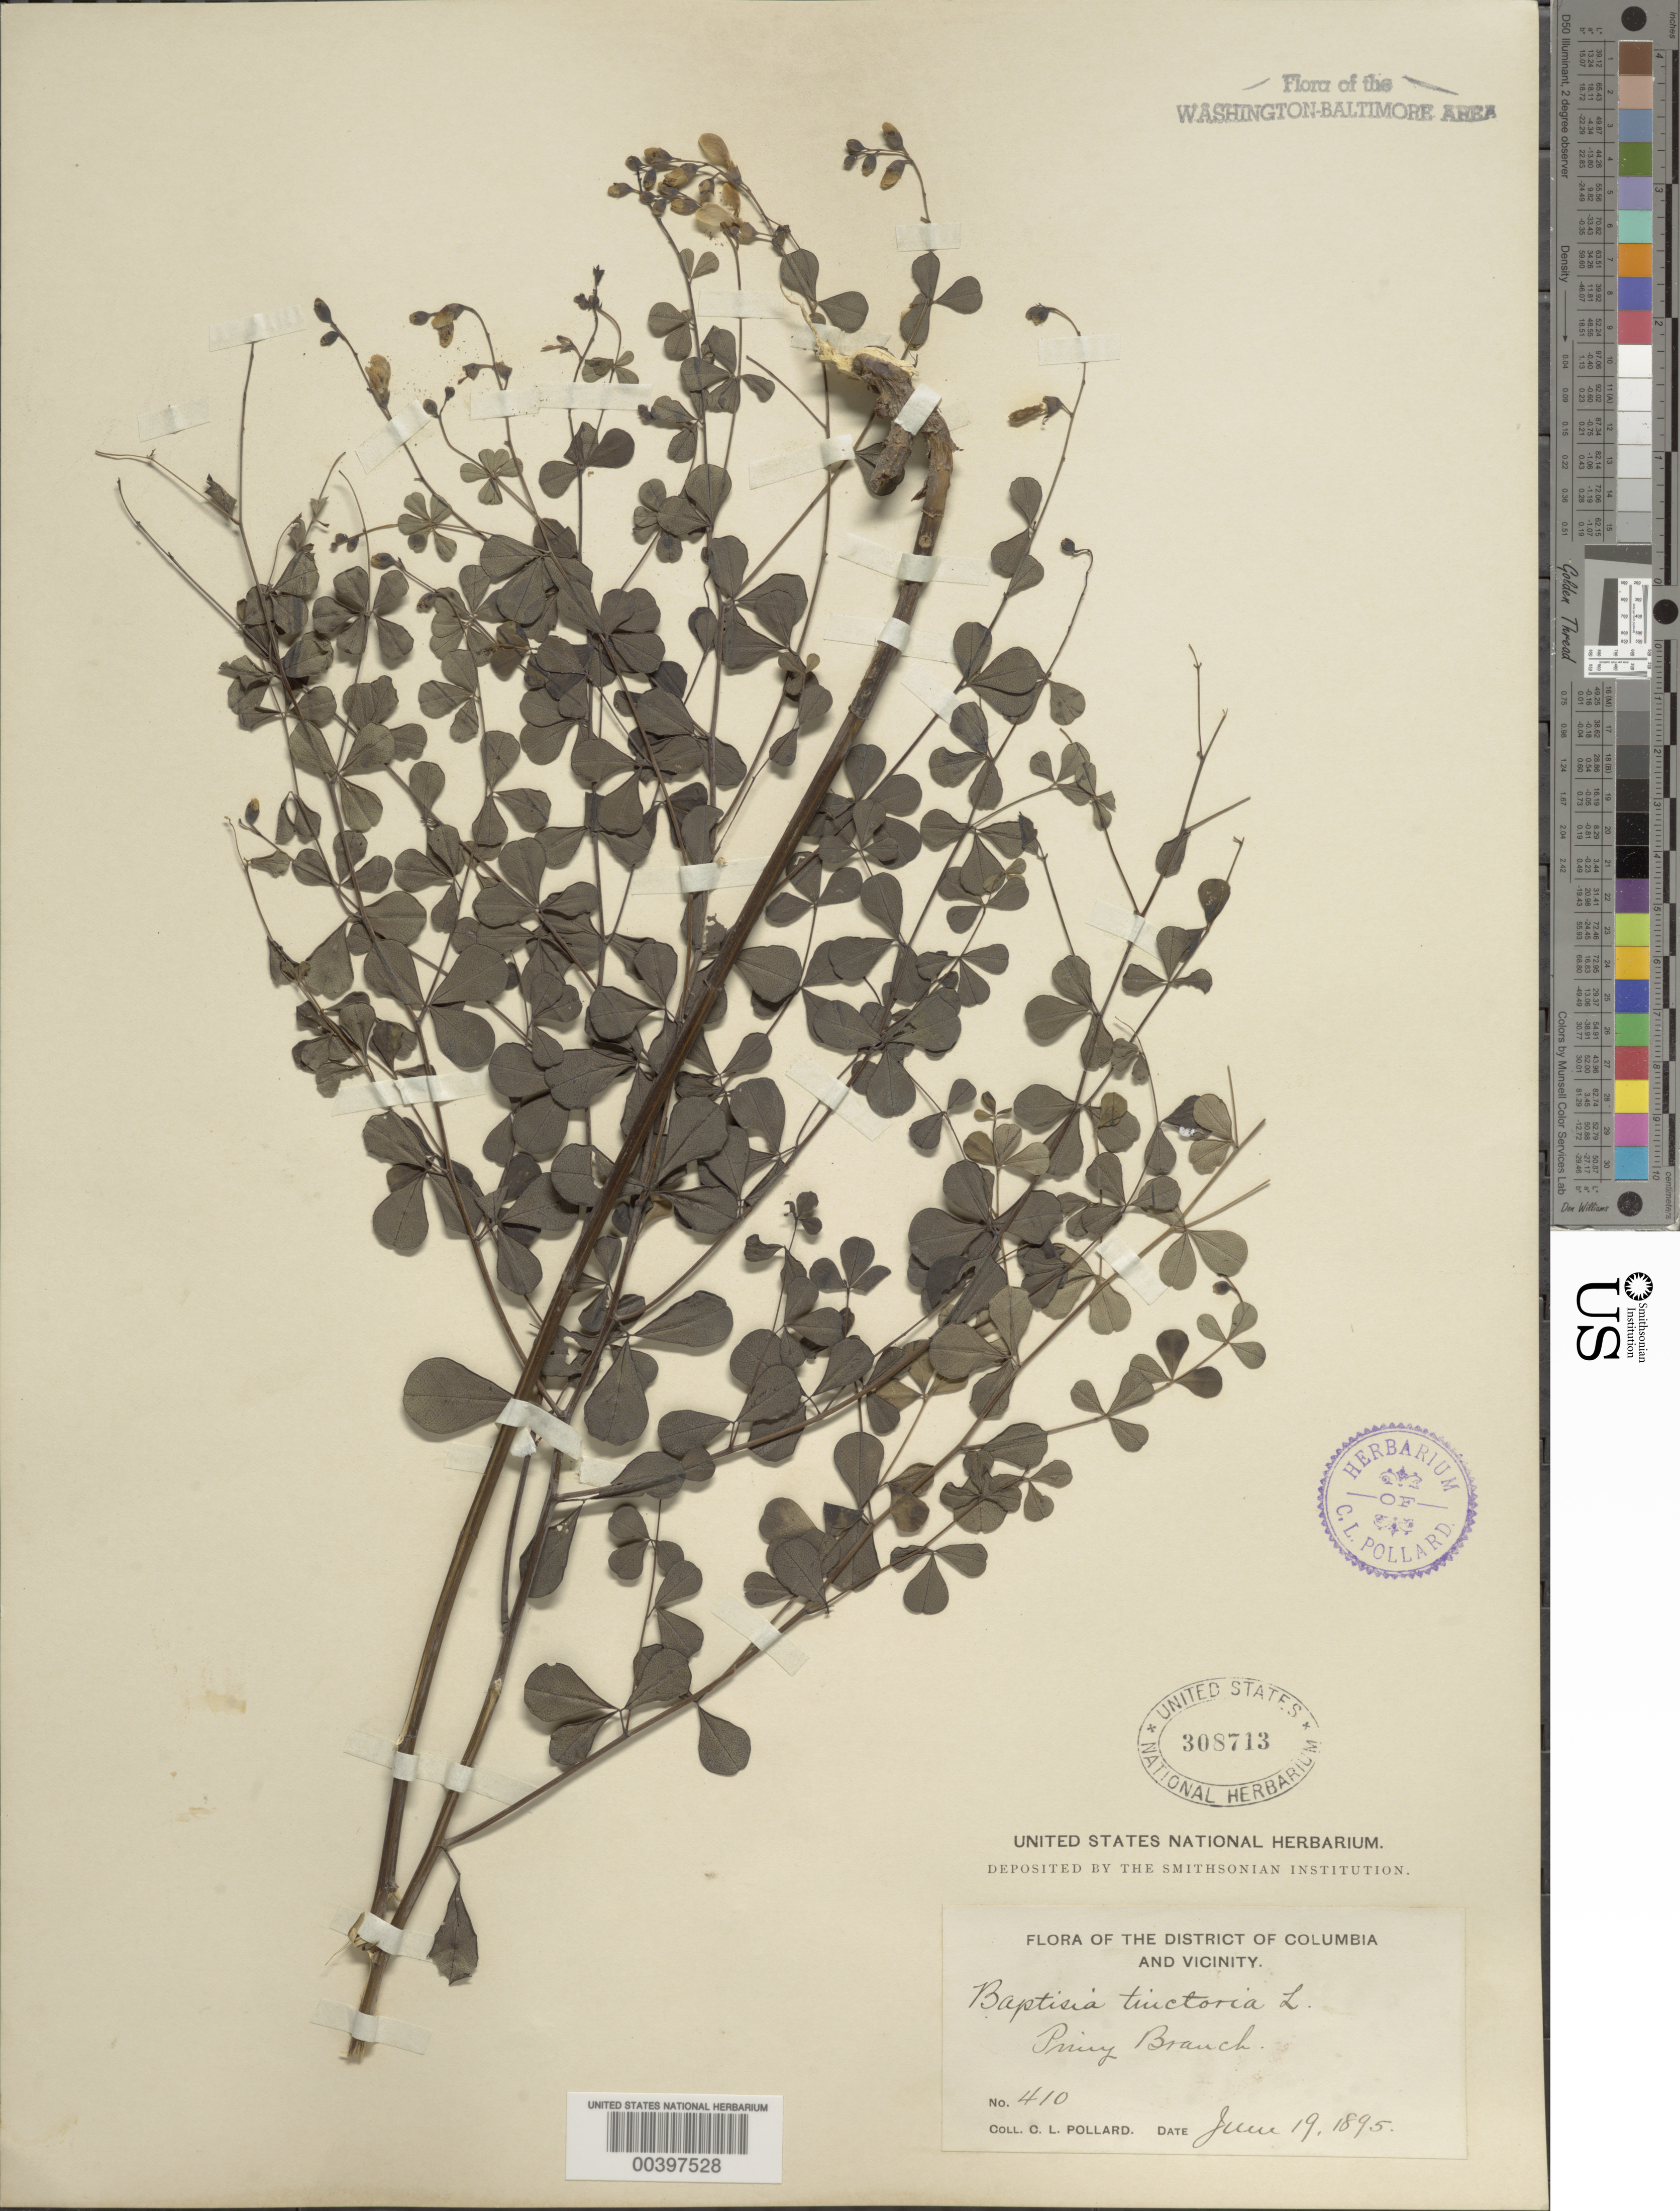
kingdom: Plantae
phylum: Tracheophyta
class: Magnoliopsida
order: Fabales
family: Fabaceae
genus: Baptisia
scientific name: Baptisia tinctoria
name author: (L.) R. Br.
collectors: C. L. Pollard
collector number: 410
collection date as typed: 19 Jun 1895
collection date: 1895-06-19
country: United States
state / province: District of Columbia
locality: Piney Branch Rock Creek Park and vicinity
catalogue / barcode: US 308713